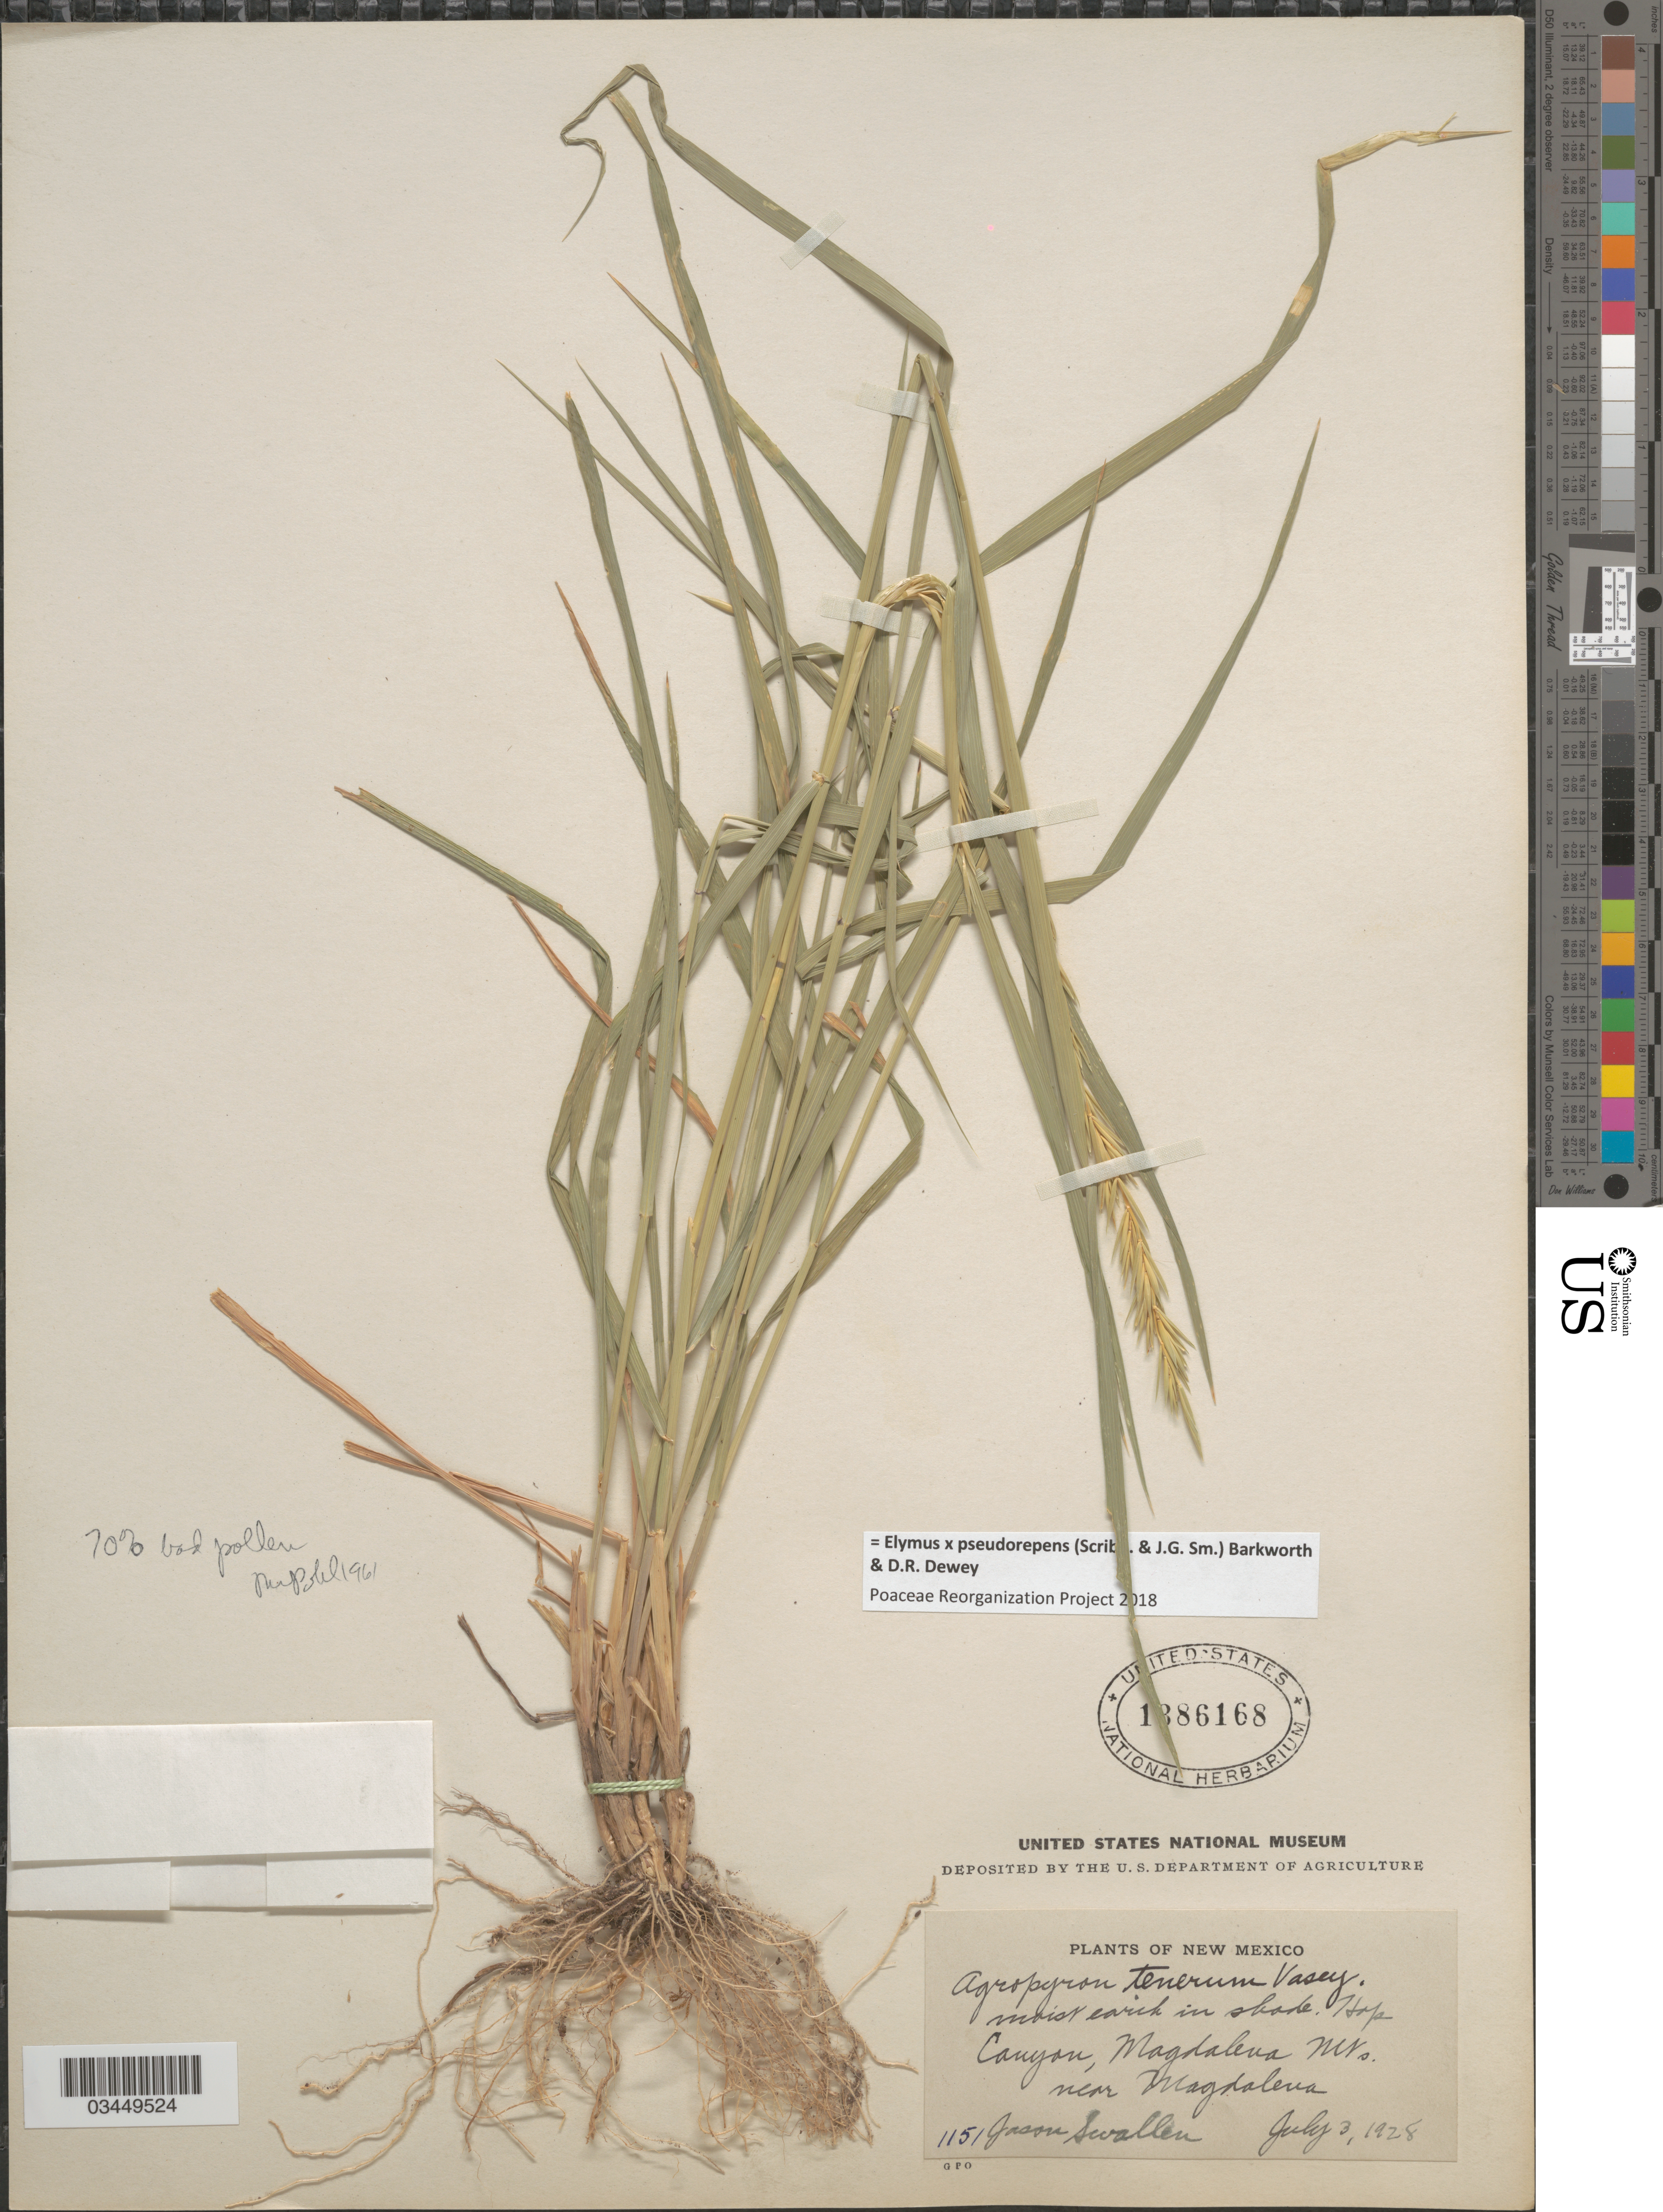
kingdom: Plantae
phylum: Tracheophyta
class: Liliopsida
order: Poales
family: Poaceae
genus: Elymus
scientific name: Elymus x pseudorepens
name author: (Scribn. & J.G. Sm.) Barkworth & Dewey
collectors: J. R. Swallen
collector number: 1151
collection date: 1928-07-03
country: United States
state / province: New Mexico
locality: Hop Canyon, Magdalena Mts., near Magdalena.